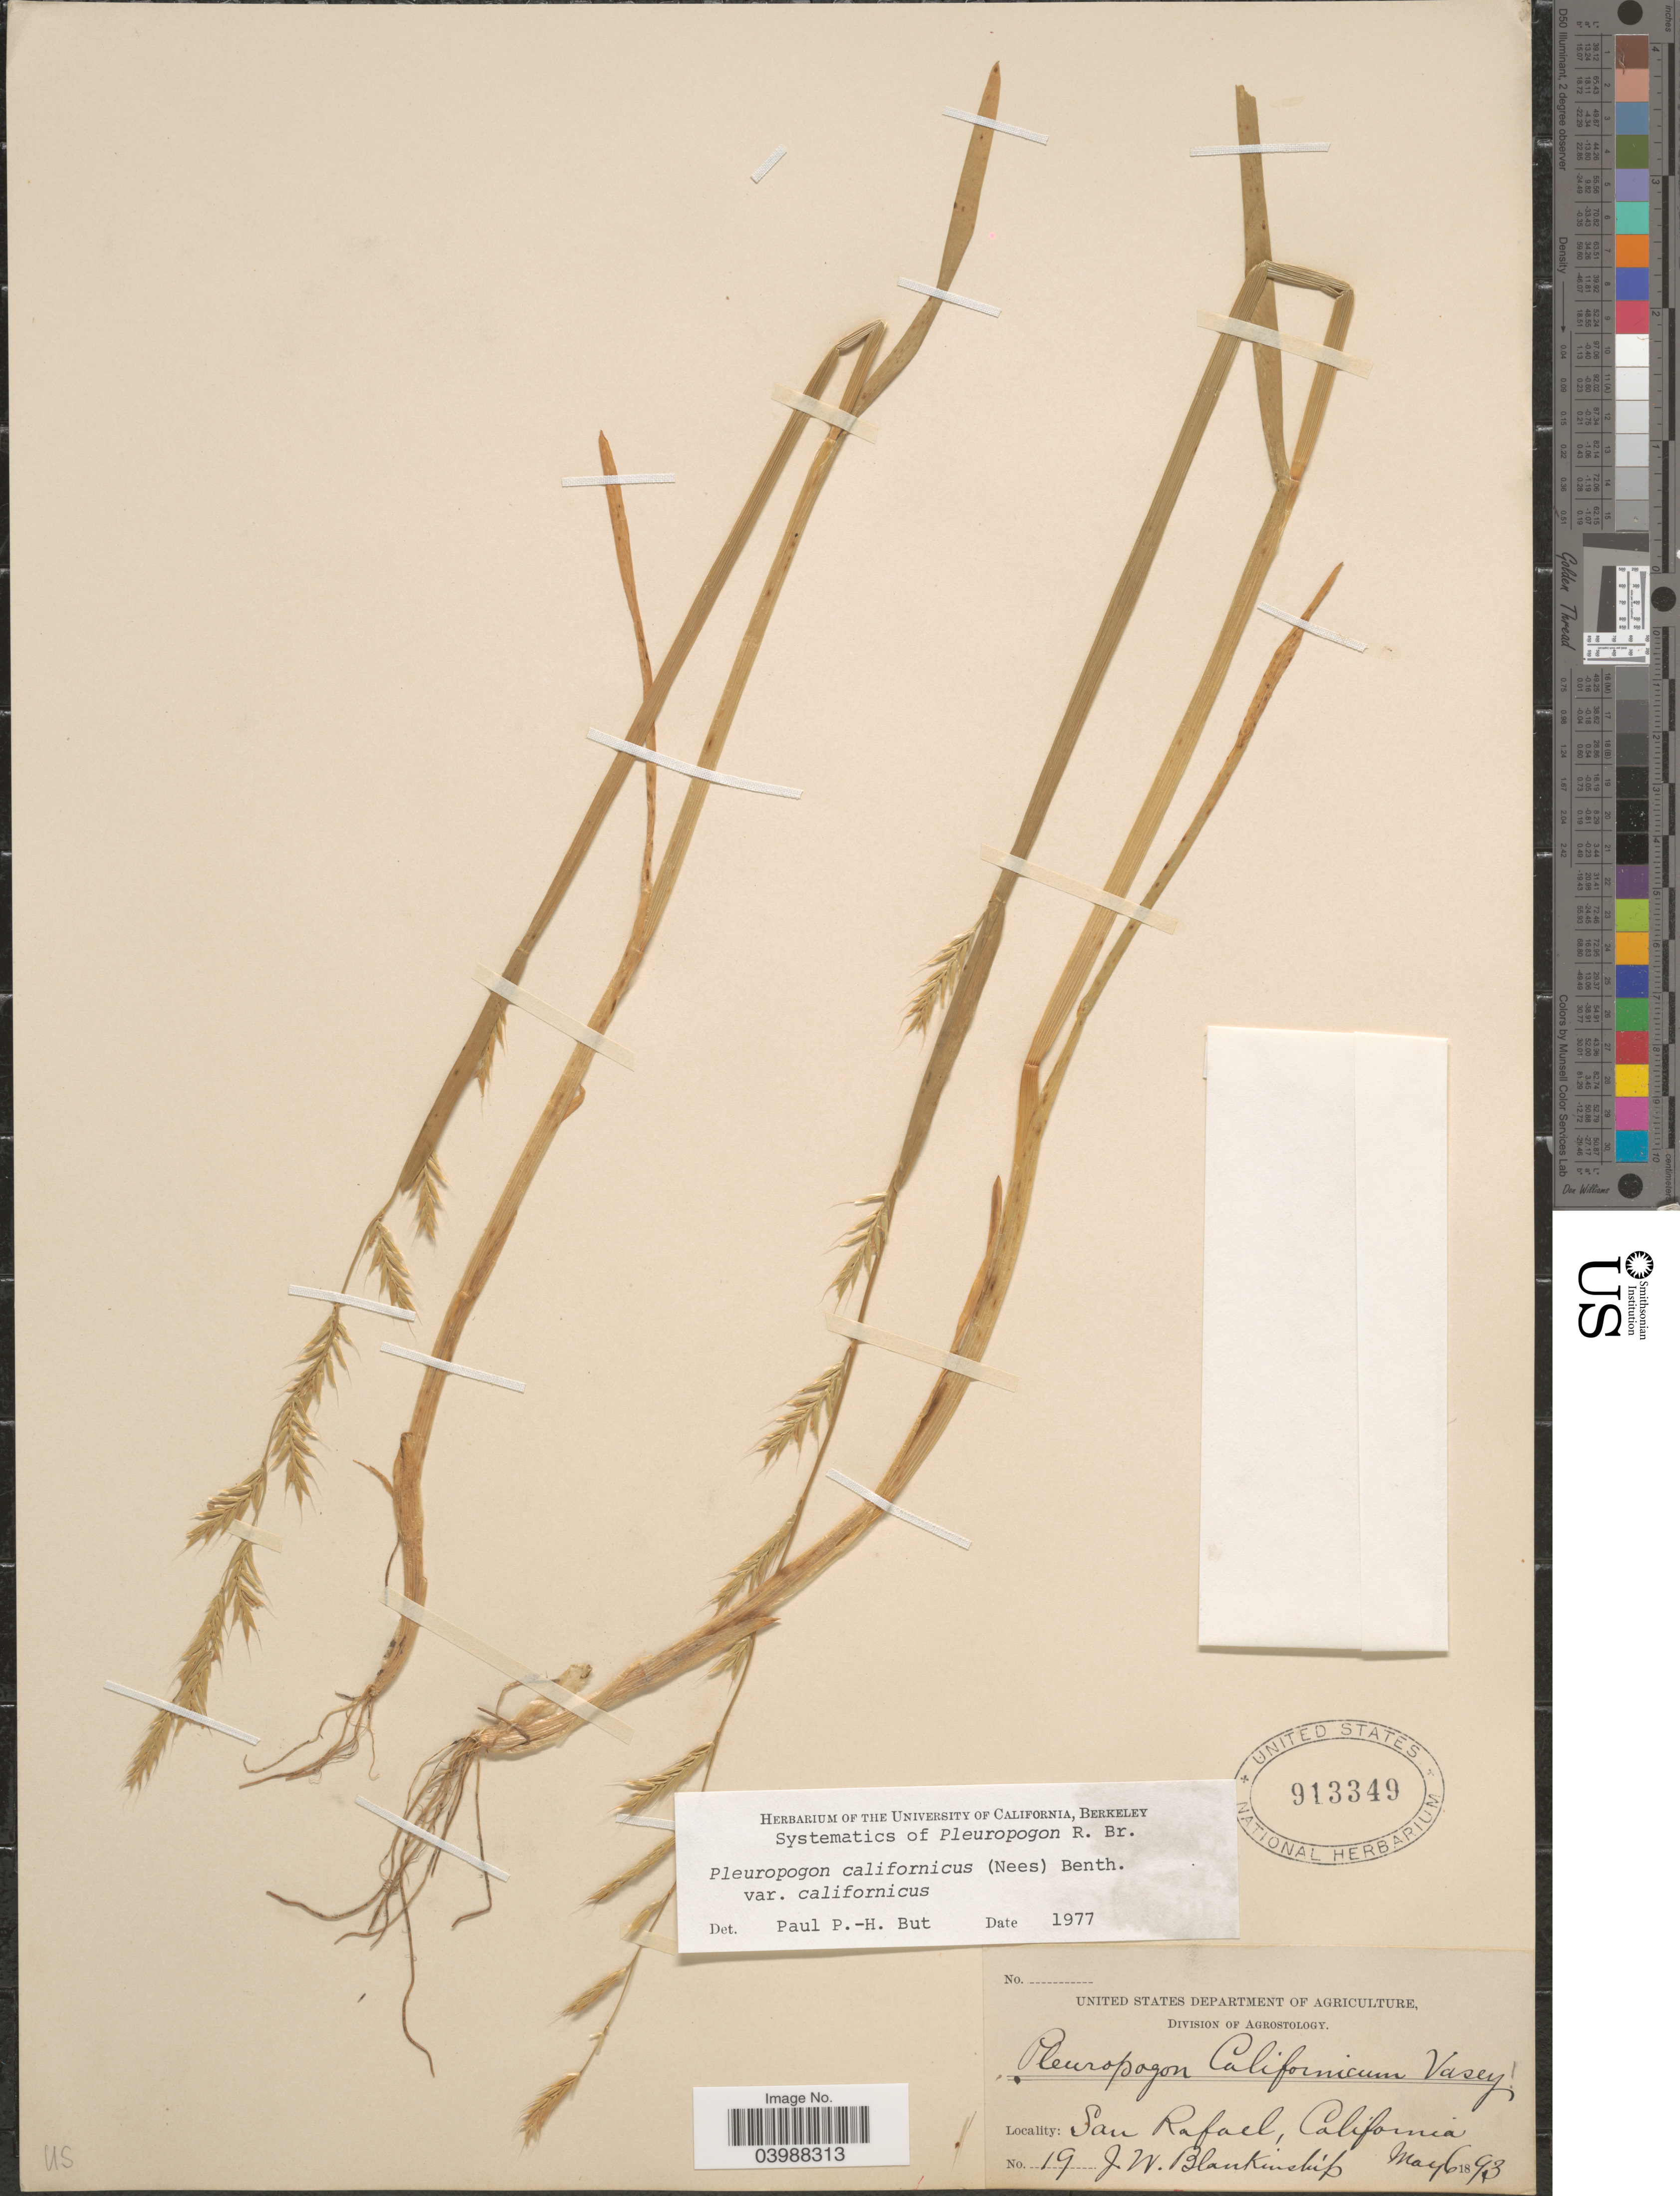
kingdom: Plantae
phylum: Tracheophyta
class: Liliopsida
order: Poales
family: Poaceae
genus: Pleuropogon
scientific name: Pleuropogon californicus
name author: (Nees) Benth. ex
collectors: J. W. Blankinship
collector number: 19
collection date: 1893-05-06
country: United States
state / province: California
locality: San Rafael.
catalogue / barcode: US 913349